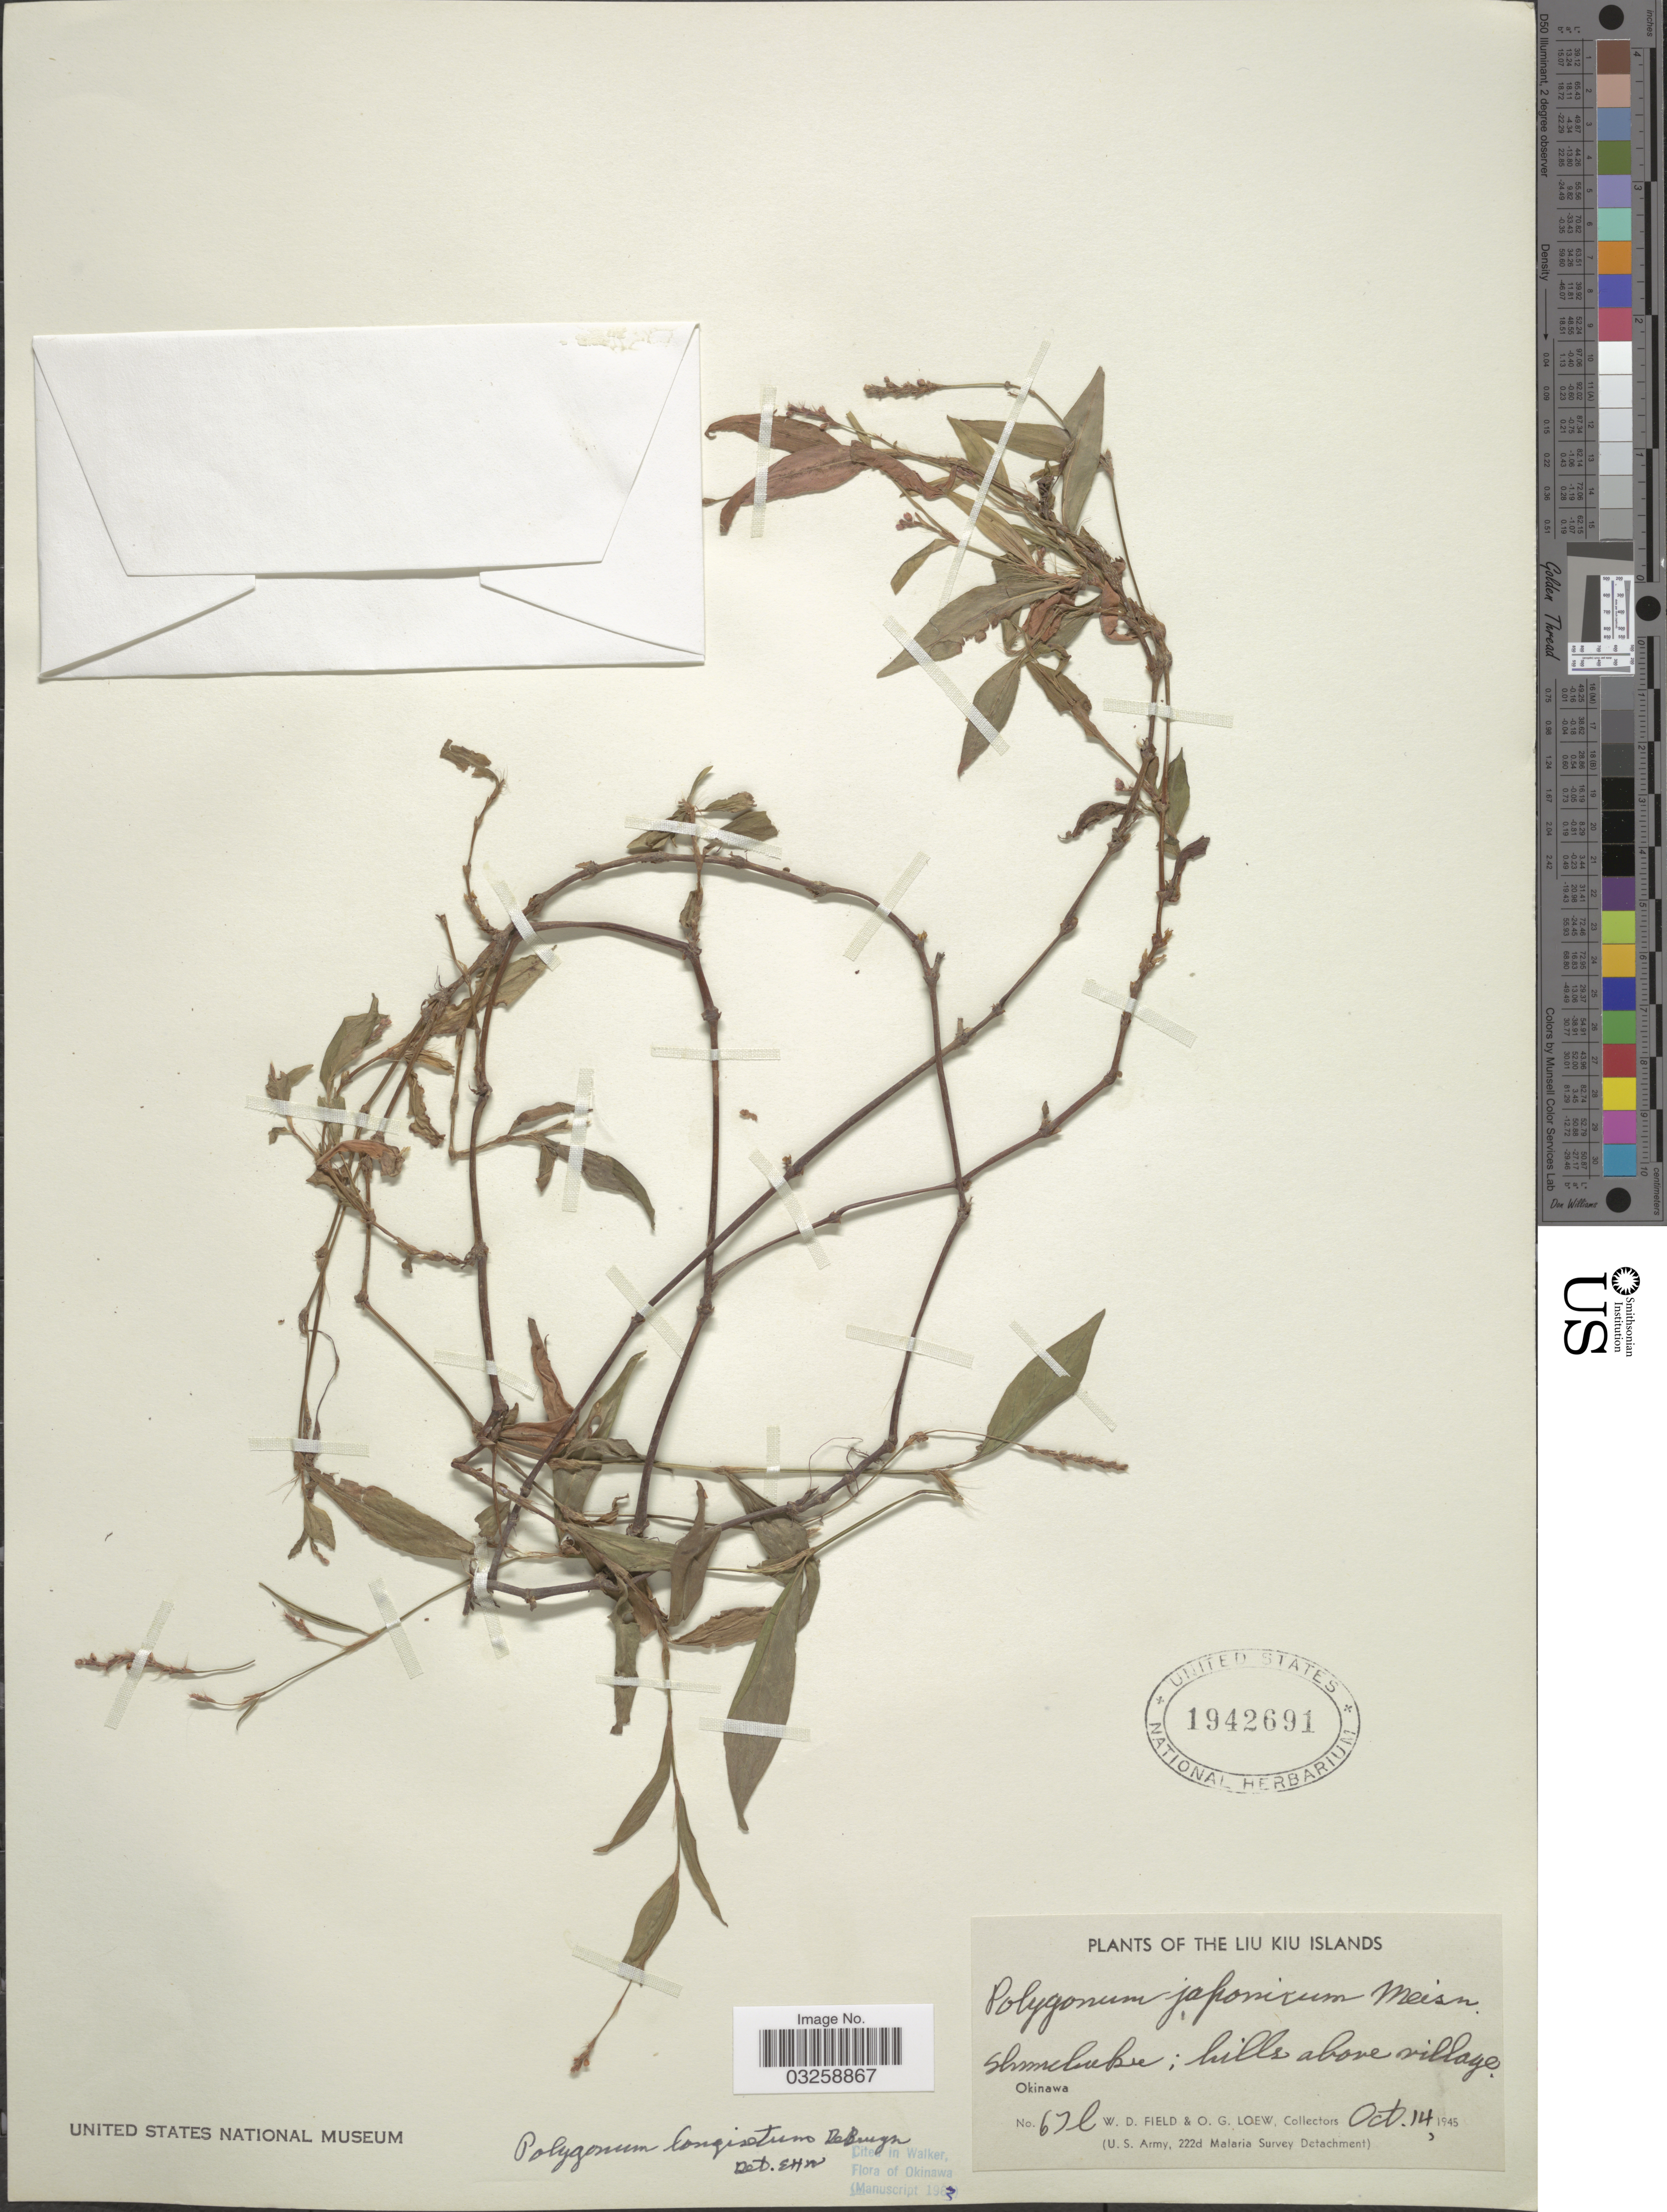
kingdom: Plantae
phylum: Tracheophyta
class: Magnoliopsida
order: Caryophyllales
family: Polygonaceae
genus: Polygonum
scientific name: Polygonum longisetum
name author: Bruijn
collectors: W. D. Field & O. G. Loew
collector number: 67l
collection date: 1945-10-14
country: Japan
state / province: Okinawa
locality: Liu Kiu Islands. Shimabuku; hills above village. Okinawa.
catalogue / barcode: US 1942691